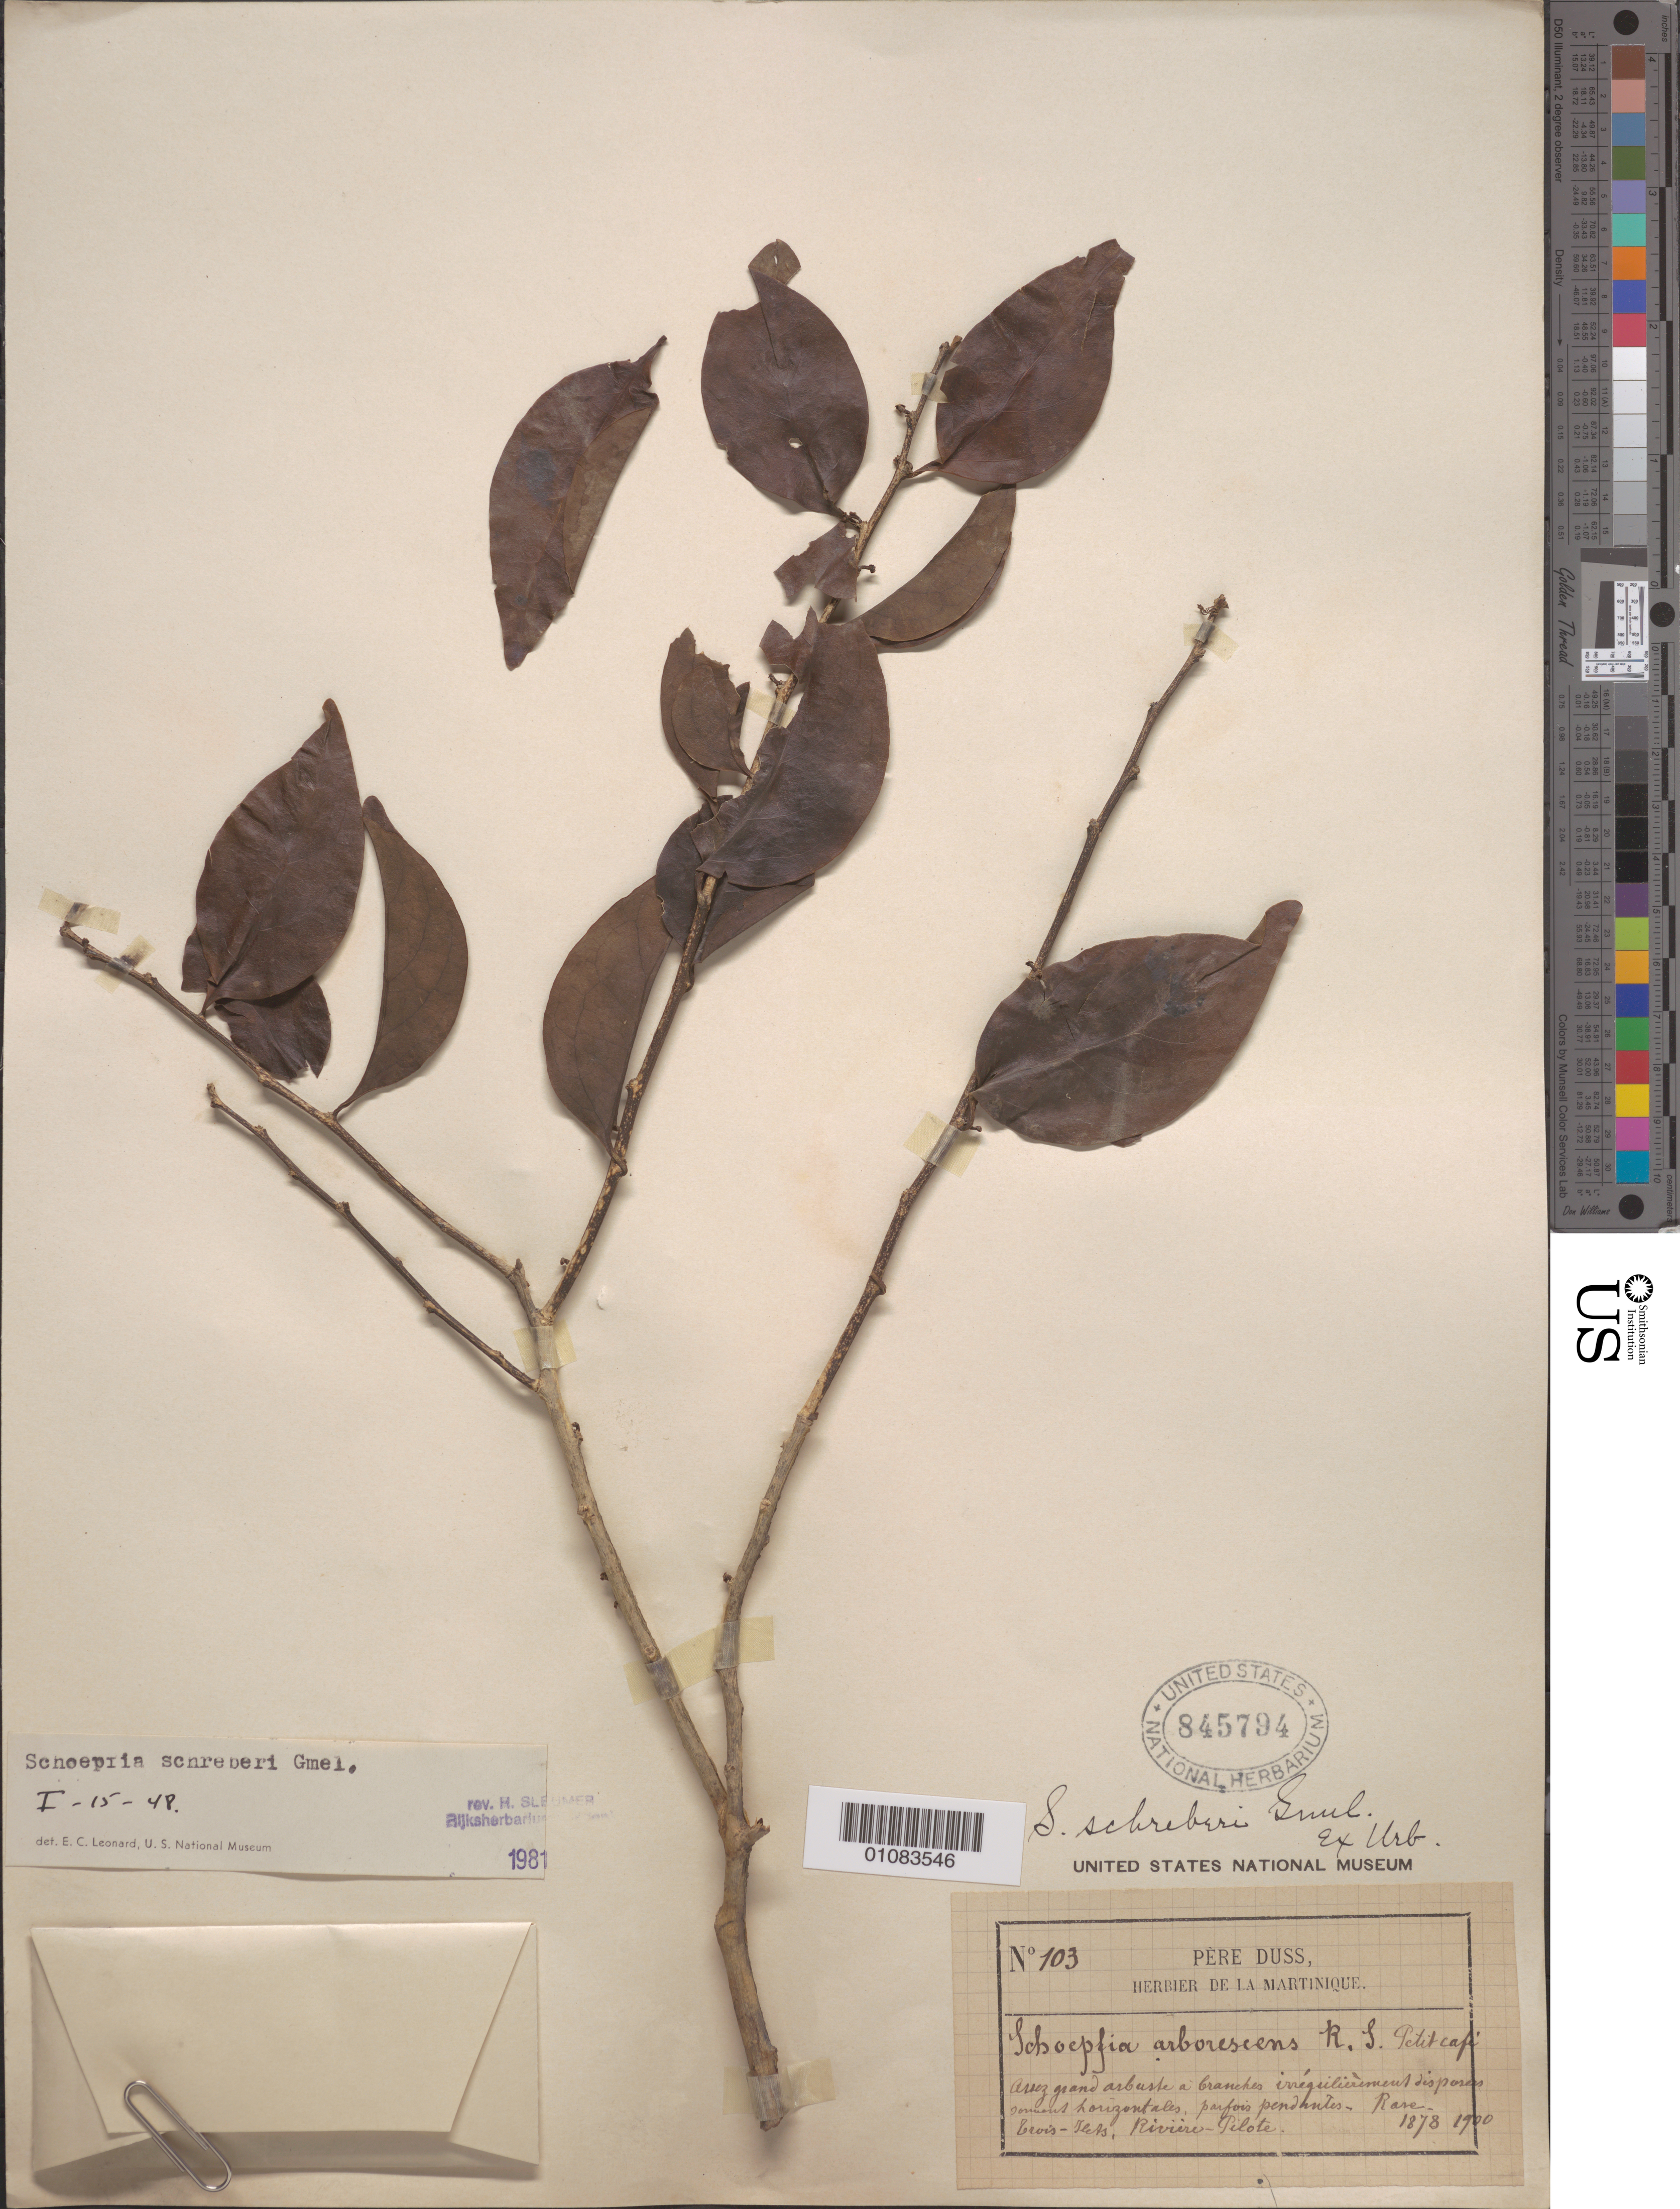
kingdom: Plantae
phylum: Tracheophyta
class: Magnoliopsida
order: Santalales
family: Schoepfiaceae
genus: Schoepfia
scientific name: Schoepfia schreberi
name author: J.F. Gmel.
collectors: Père Duss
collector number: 103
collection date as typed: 1878 or -- --- 1900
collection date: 1878 or 1900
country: Martinique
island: Martinique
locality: Riveire-Pilote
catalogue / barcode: US 845794